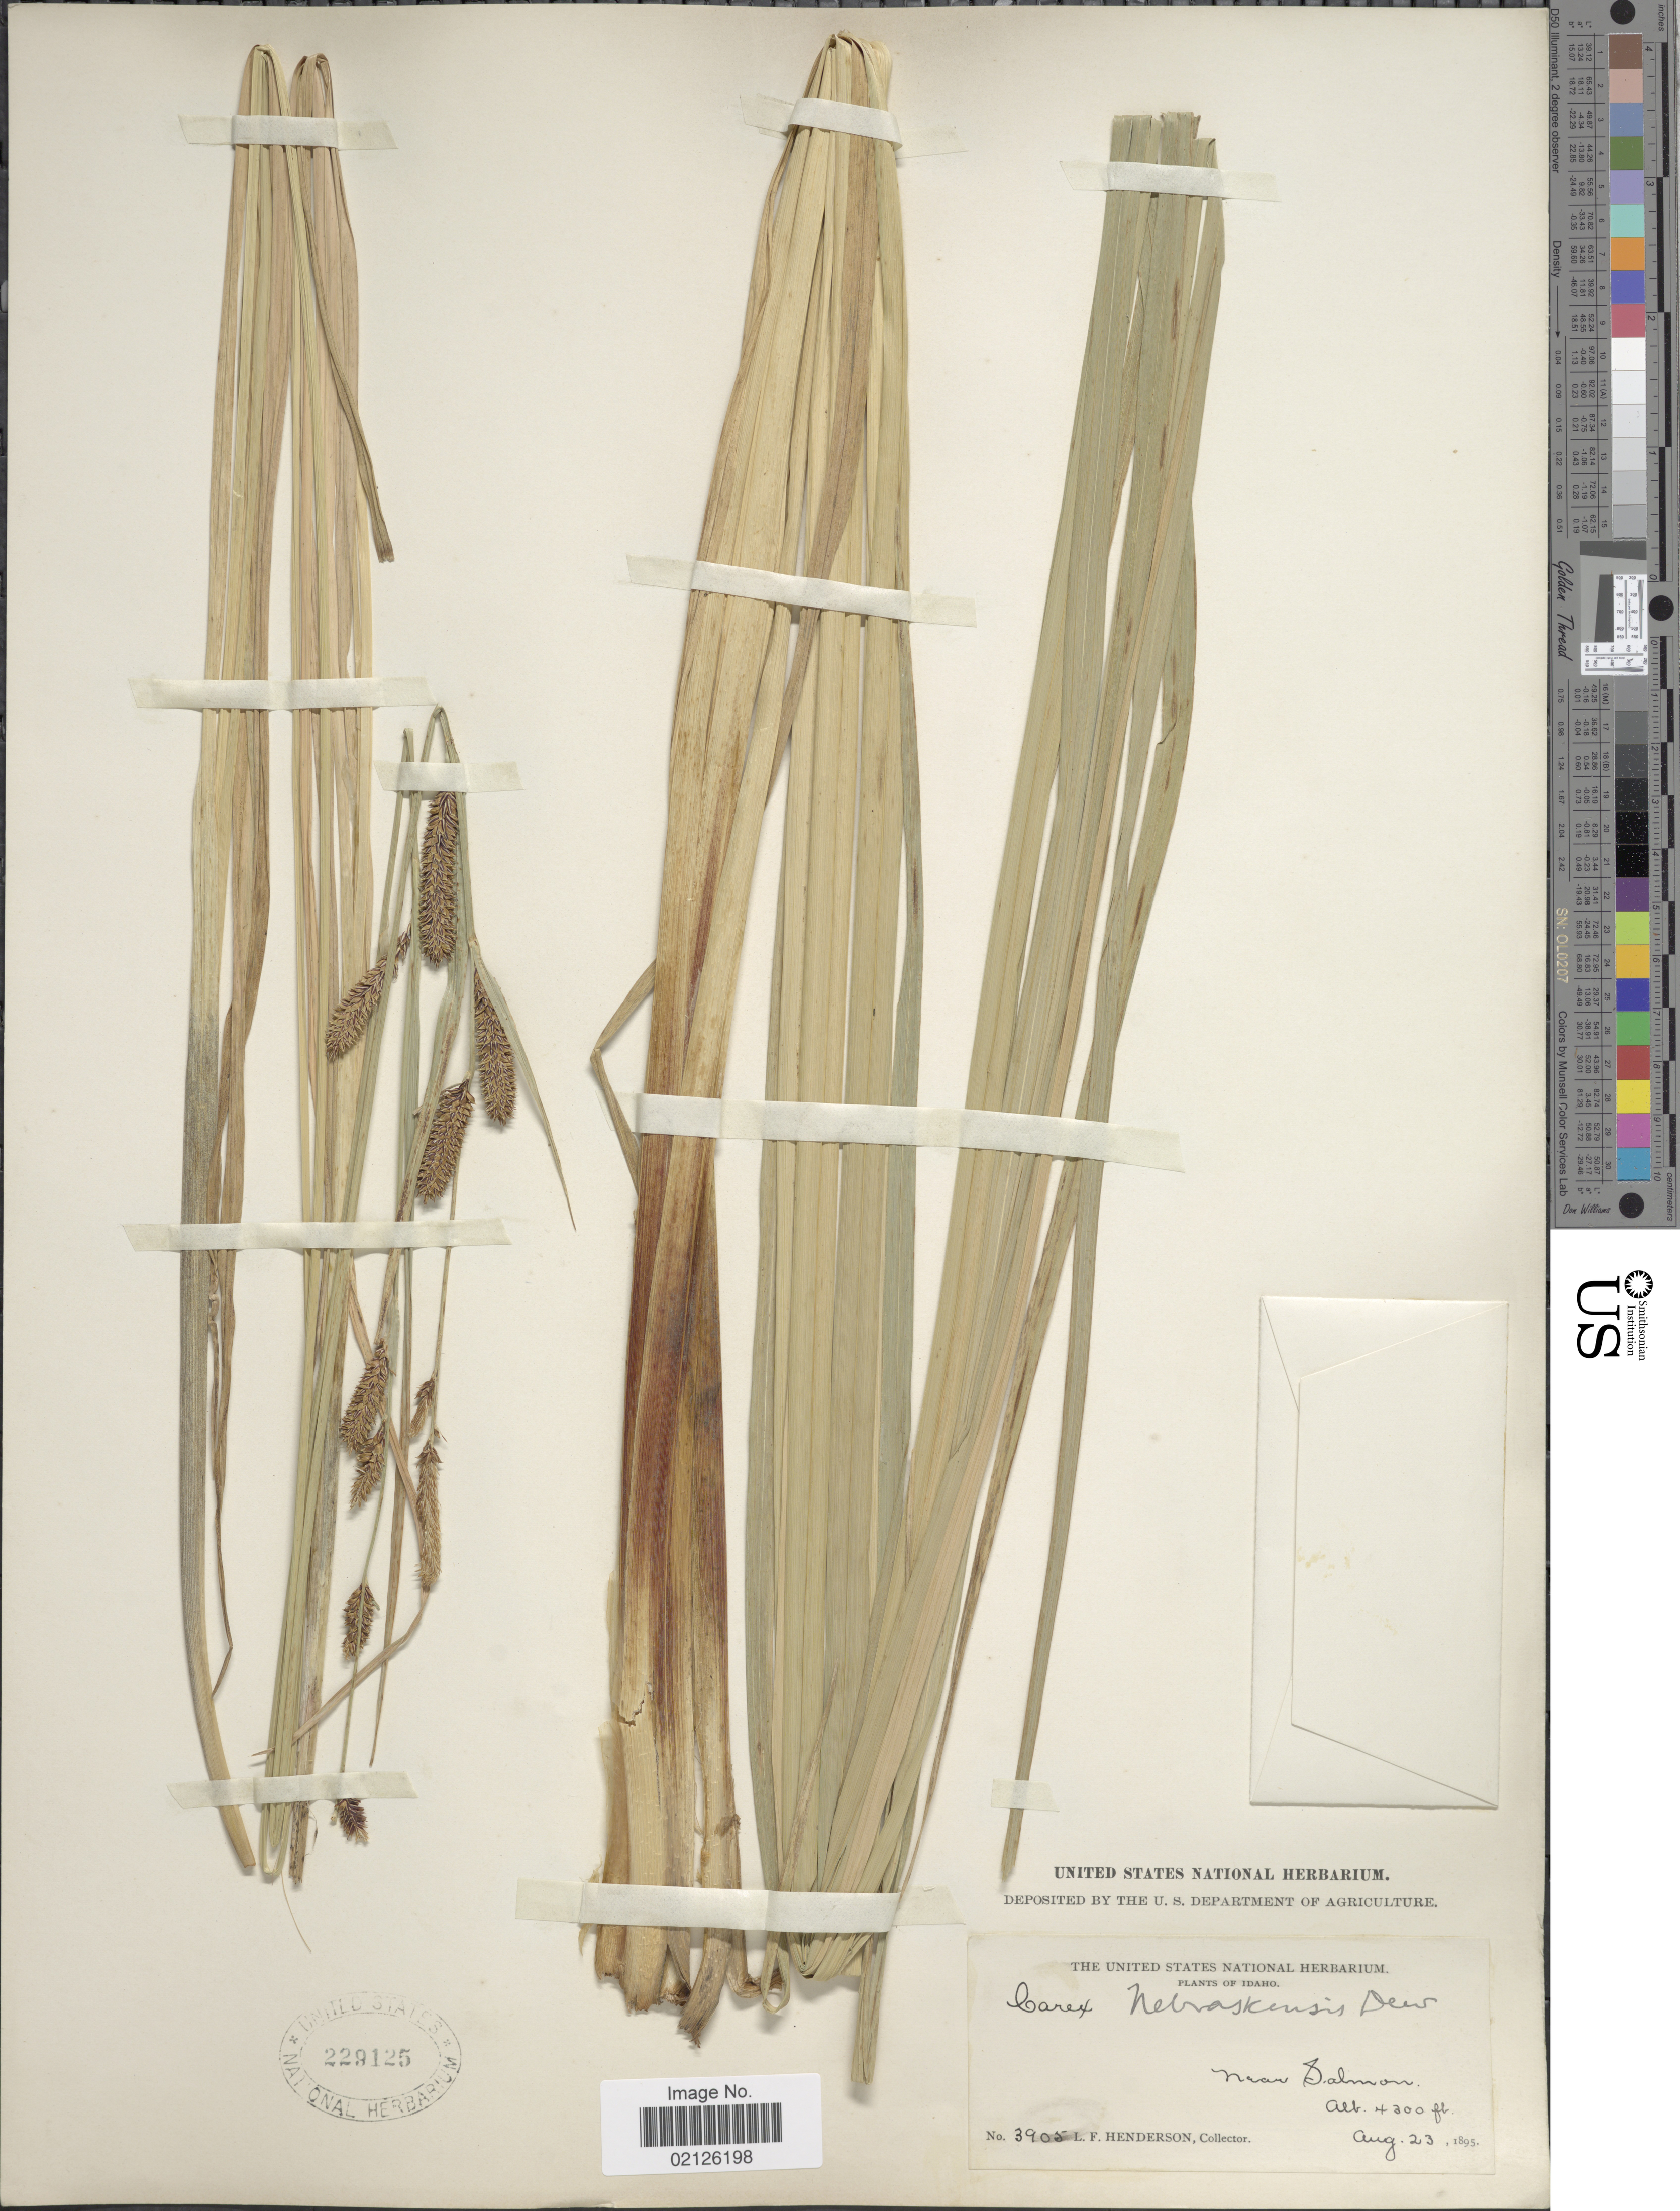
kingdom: Plantae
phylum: Tracheophyta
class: Liliopsida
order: Poales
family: Cyperaceae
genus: Carex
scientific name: Carex nebrascensis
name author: Dewey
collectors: L. Henderson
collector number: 3905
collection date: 1895-08-23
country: United States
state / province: Idaho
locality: Near Salmon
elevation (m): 1311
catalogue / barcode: US 229125